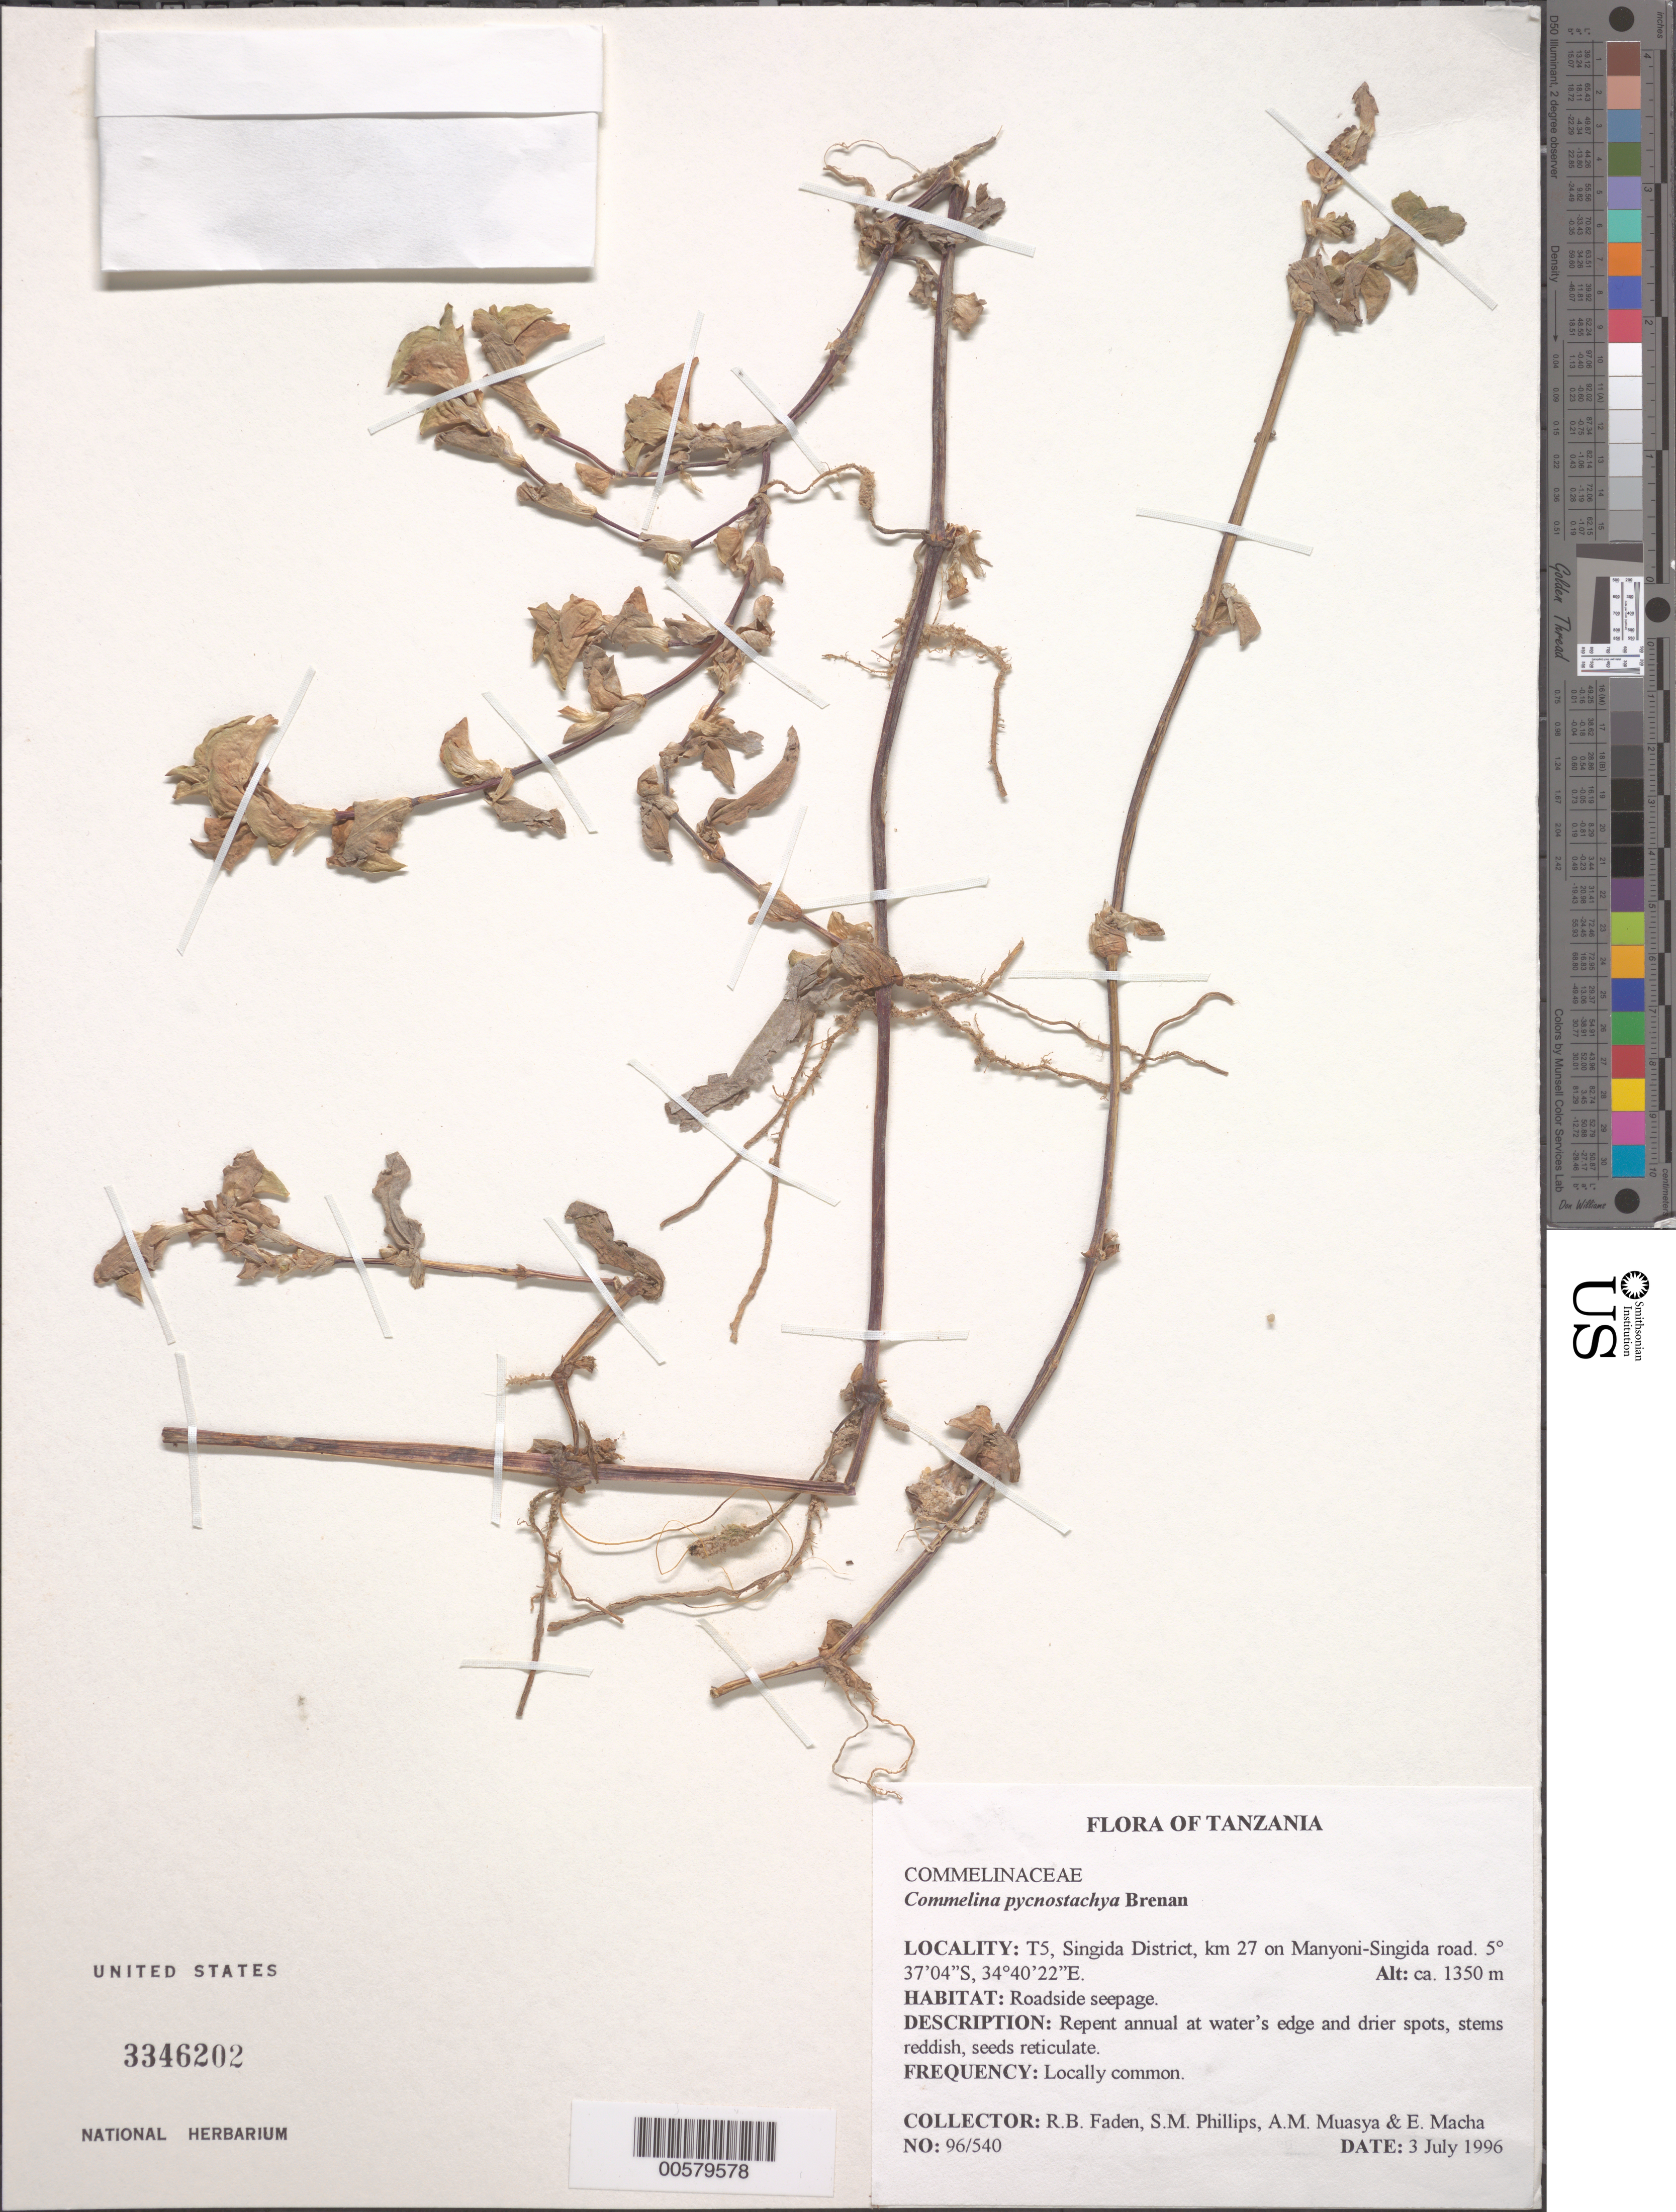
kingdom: Plantae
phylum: Tracheophyta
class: Liliopsida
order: Commelinales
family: Commelinaceae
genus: Commelina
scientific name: Commelina pycnospatha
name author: Brenan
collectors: R. B. Faden, S. M. Phillips, A. Muasya & E. Macha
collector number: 96/540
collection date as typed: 03 Jul 1996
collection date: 1996-07-03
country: Tanzania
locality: Manyoni dist., rungwa-itigi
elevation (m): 1350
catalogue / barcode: US 3346202